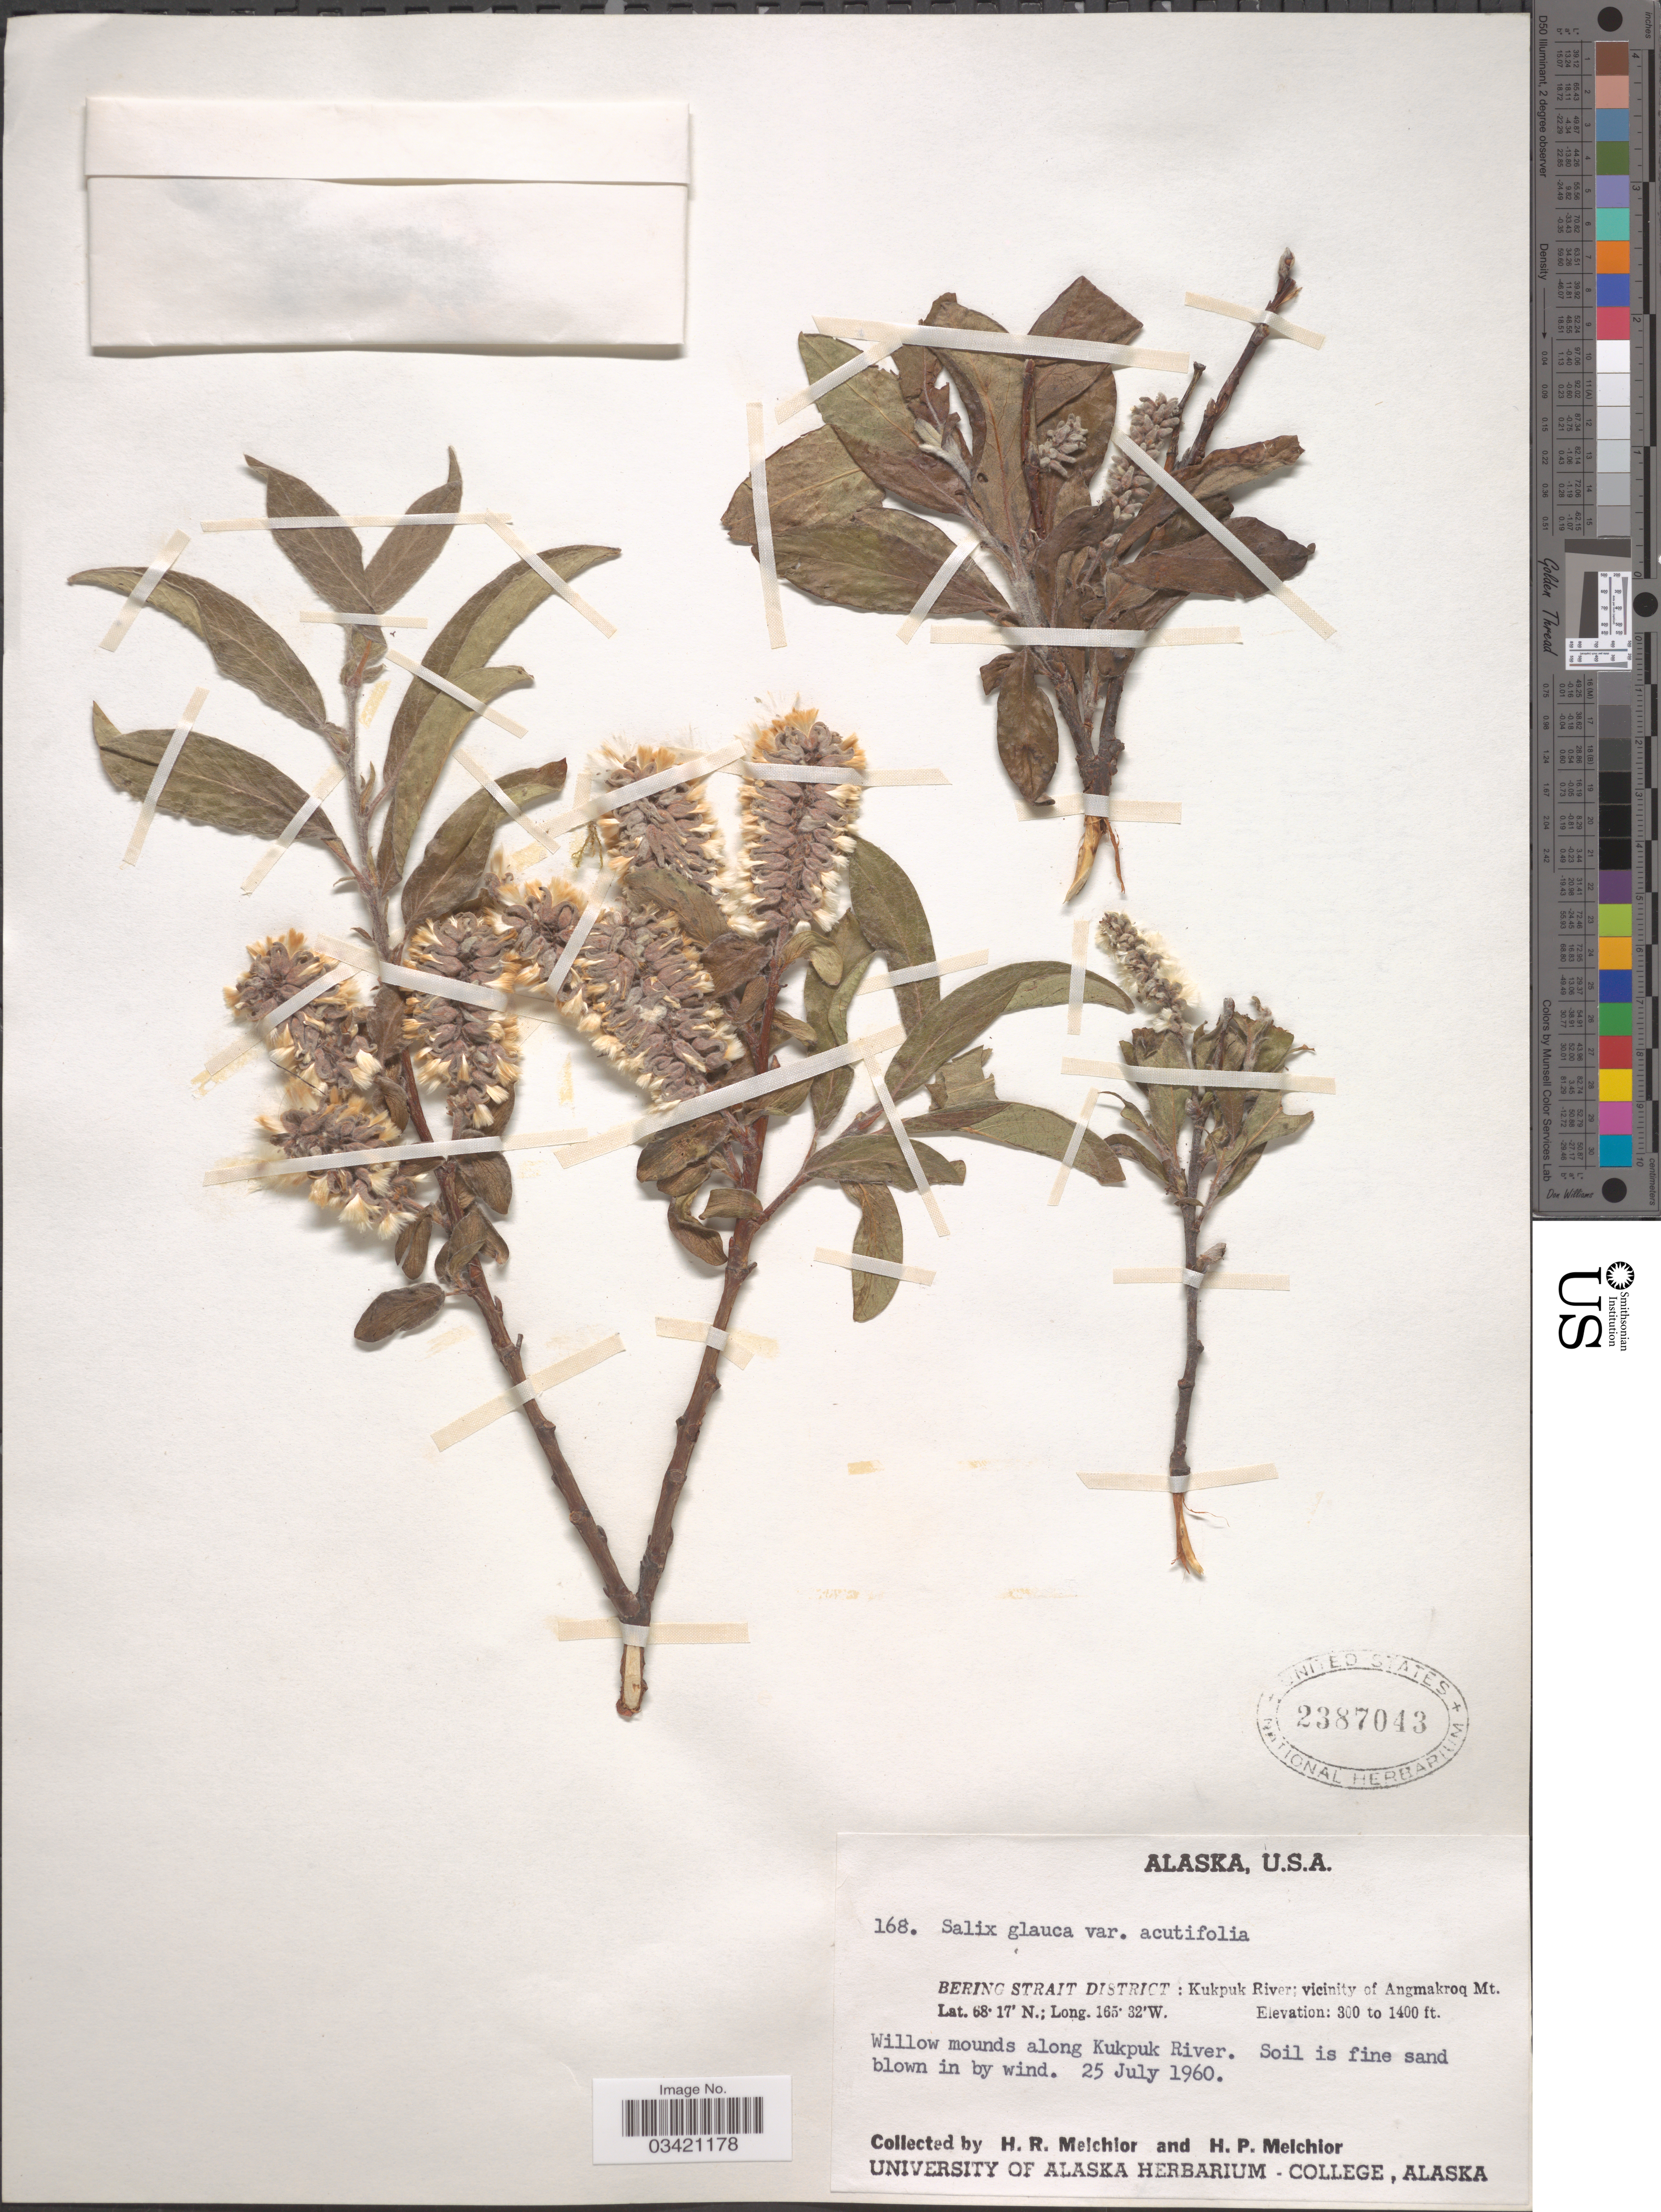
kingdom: Plantae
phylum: Tracheophyta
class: Magnoliopsida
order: Malpighiales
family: Salicaceae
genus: Salix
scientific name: Salix glauca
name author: L.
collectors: H. R. Melchior & H. P. Melchior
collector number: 168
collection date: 1960-07-25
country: United States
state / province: Alaska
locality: Bering Strait District: Kukpuk River; vicinity of Angmakroq Mt. Willow mounds along Kukpuk River.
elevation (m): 91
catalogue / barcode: US 2387043